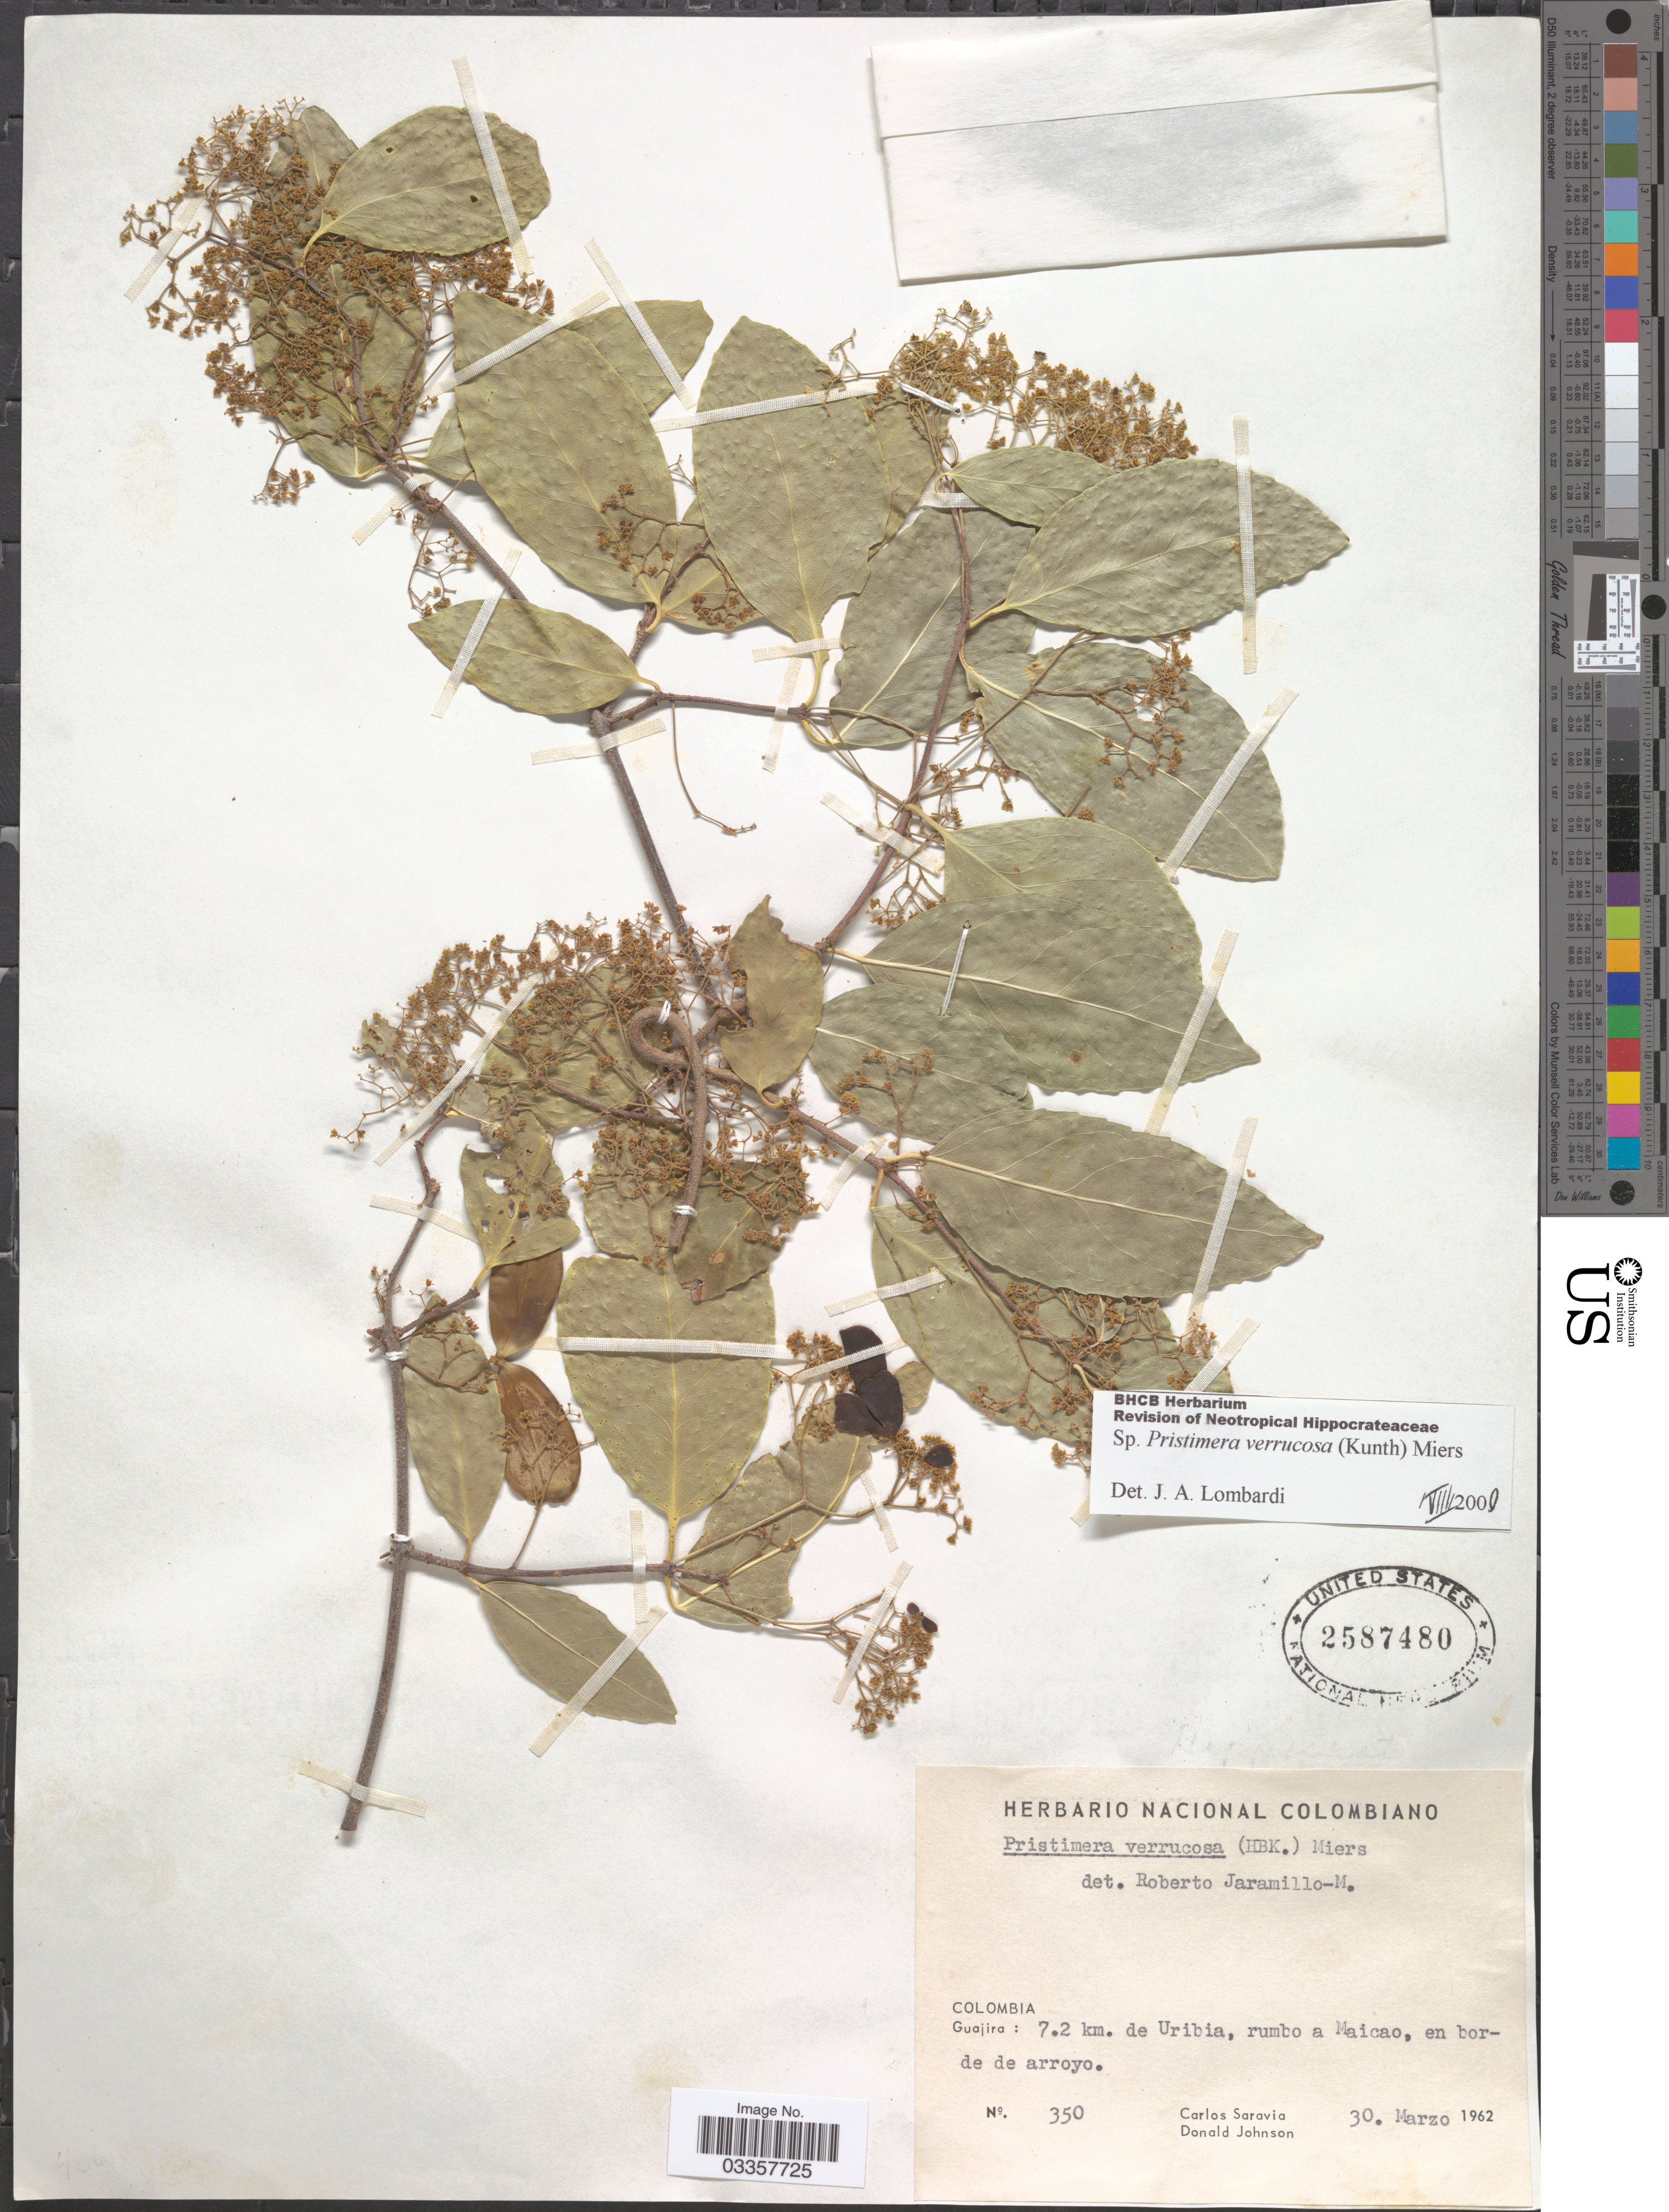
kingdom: Plantae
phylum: Tracheophyta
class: Magnoliopsida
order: Celastrales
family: Celastraceae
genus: Pristimera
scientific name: Pristimera verrucosa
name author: (Kunth) Miers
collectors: C. Saravia & D. Johnson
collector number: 350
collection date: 1962-03-30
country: Colombia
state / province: La Guajira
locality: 7.2 km. de Uribia, rumbo a Maicao, en borde de arroyo.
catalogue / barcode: US 2587480